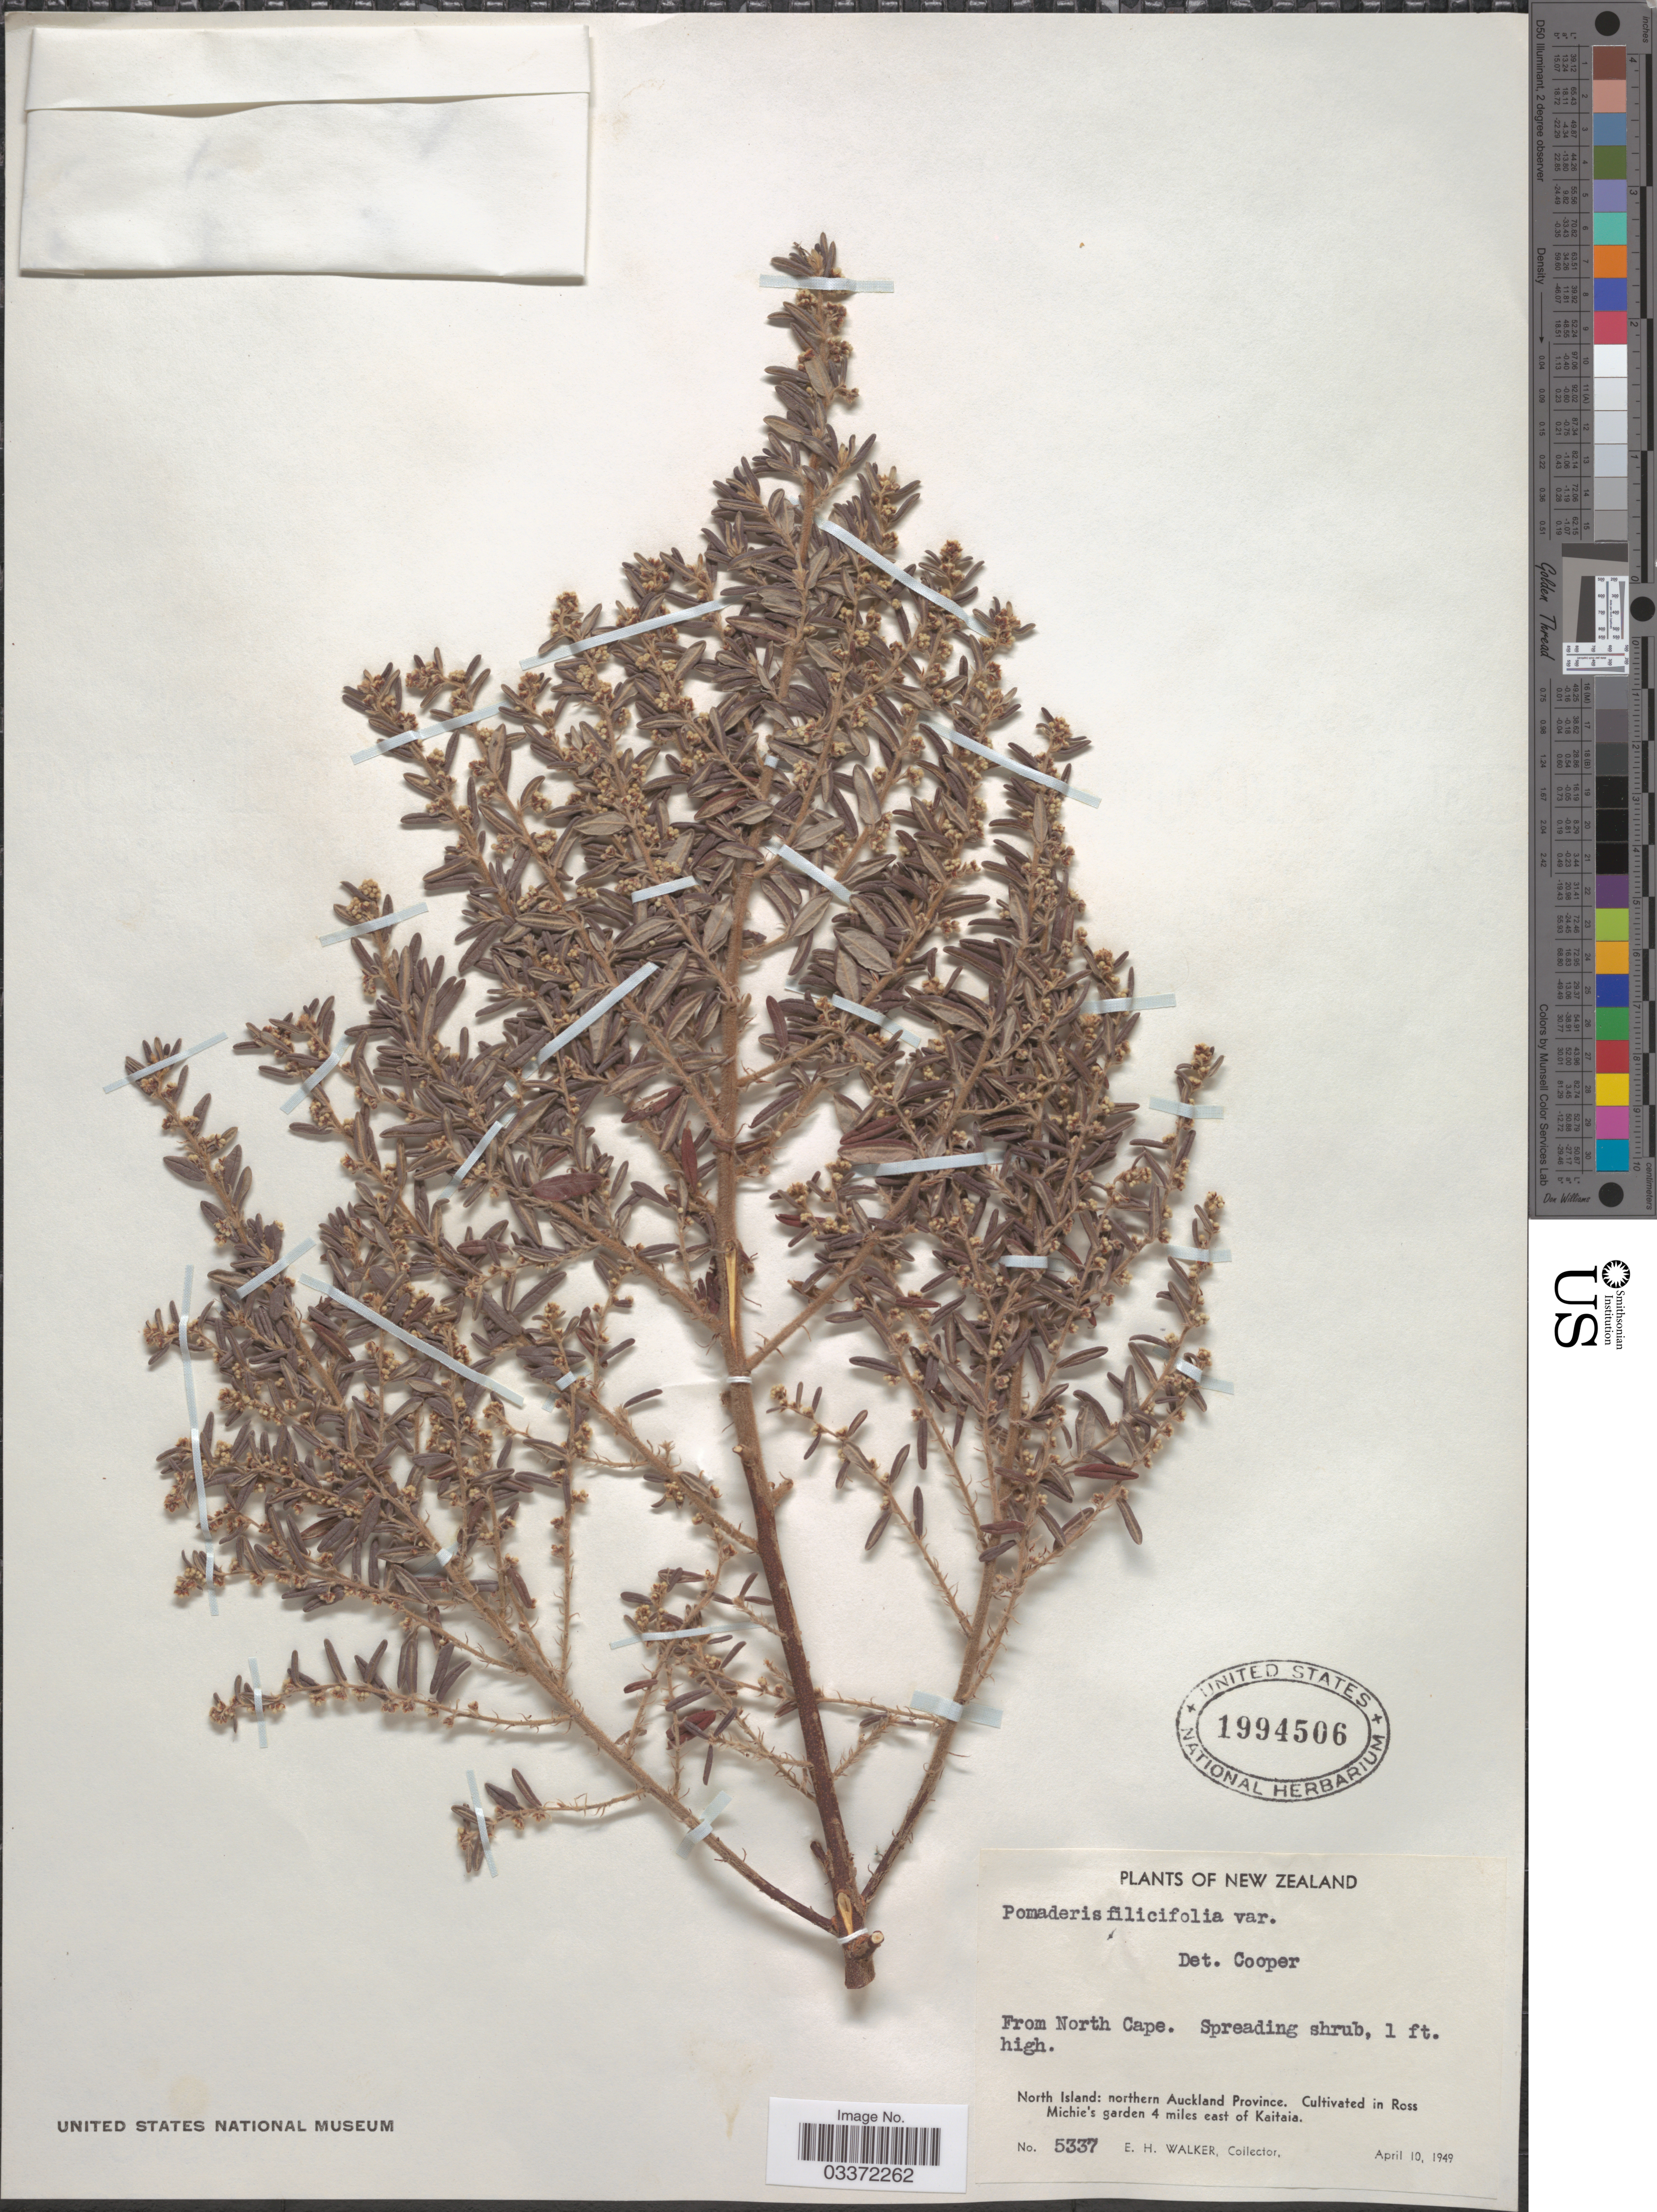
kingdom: Plantae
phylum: Tracheophyta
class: Magnoliopsida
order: Rosales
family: Rhamnaceae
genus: Pomaderris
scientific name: Pomaderris phylicifolia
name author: Link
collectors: E. H. Walker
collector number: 5337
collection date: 1949-04-10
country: New Zealand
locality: Cultivated in Ross Michie's garden 4 miles east of Kaitaia.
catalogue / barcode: US 1994506